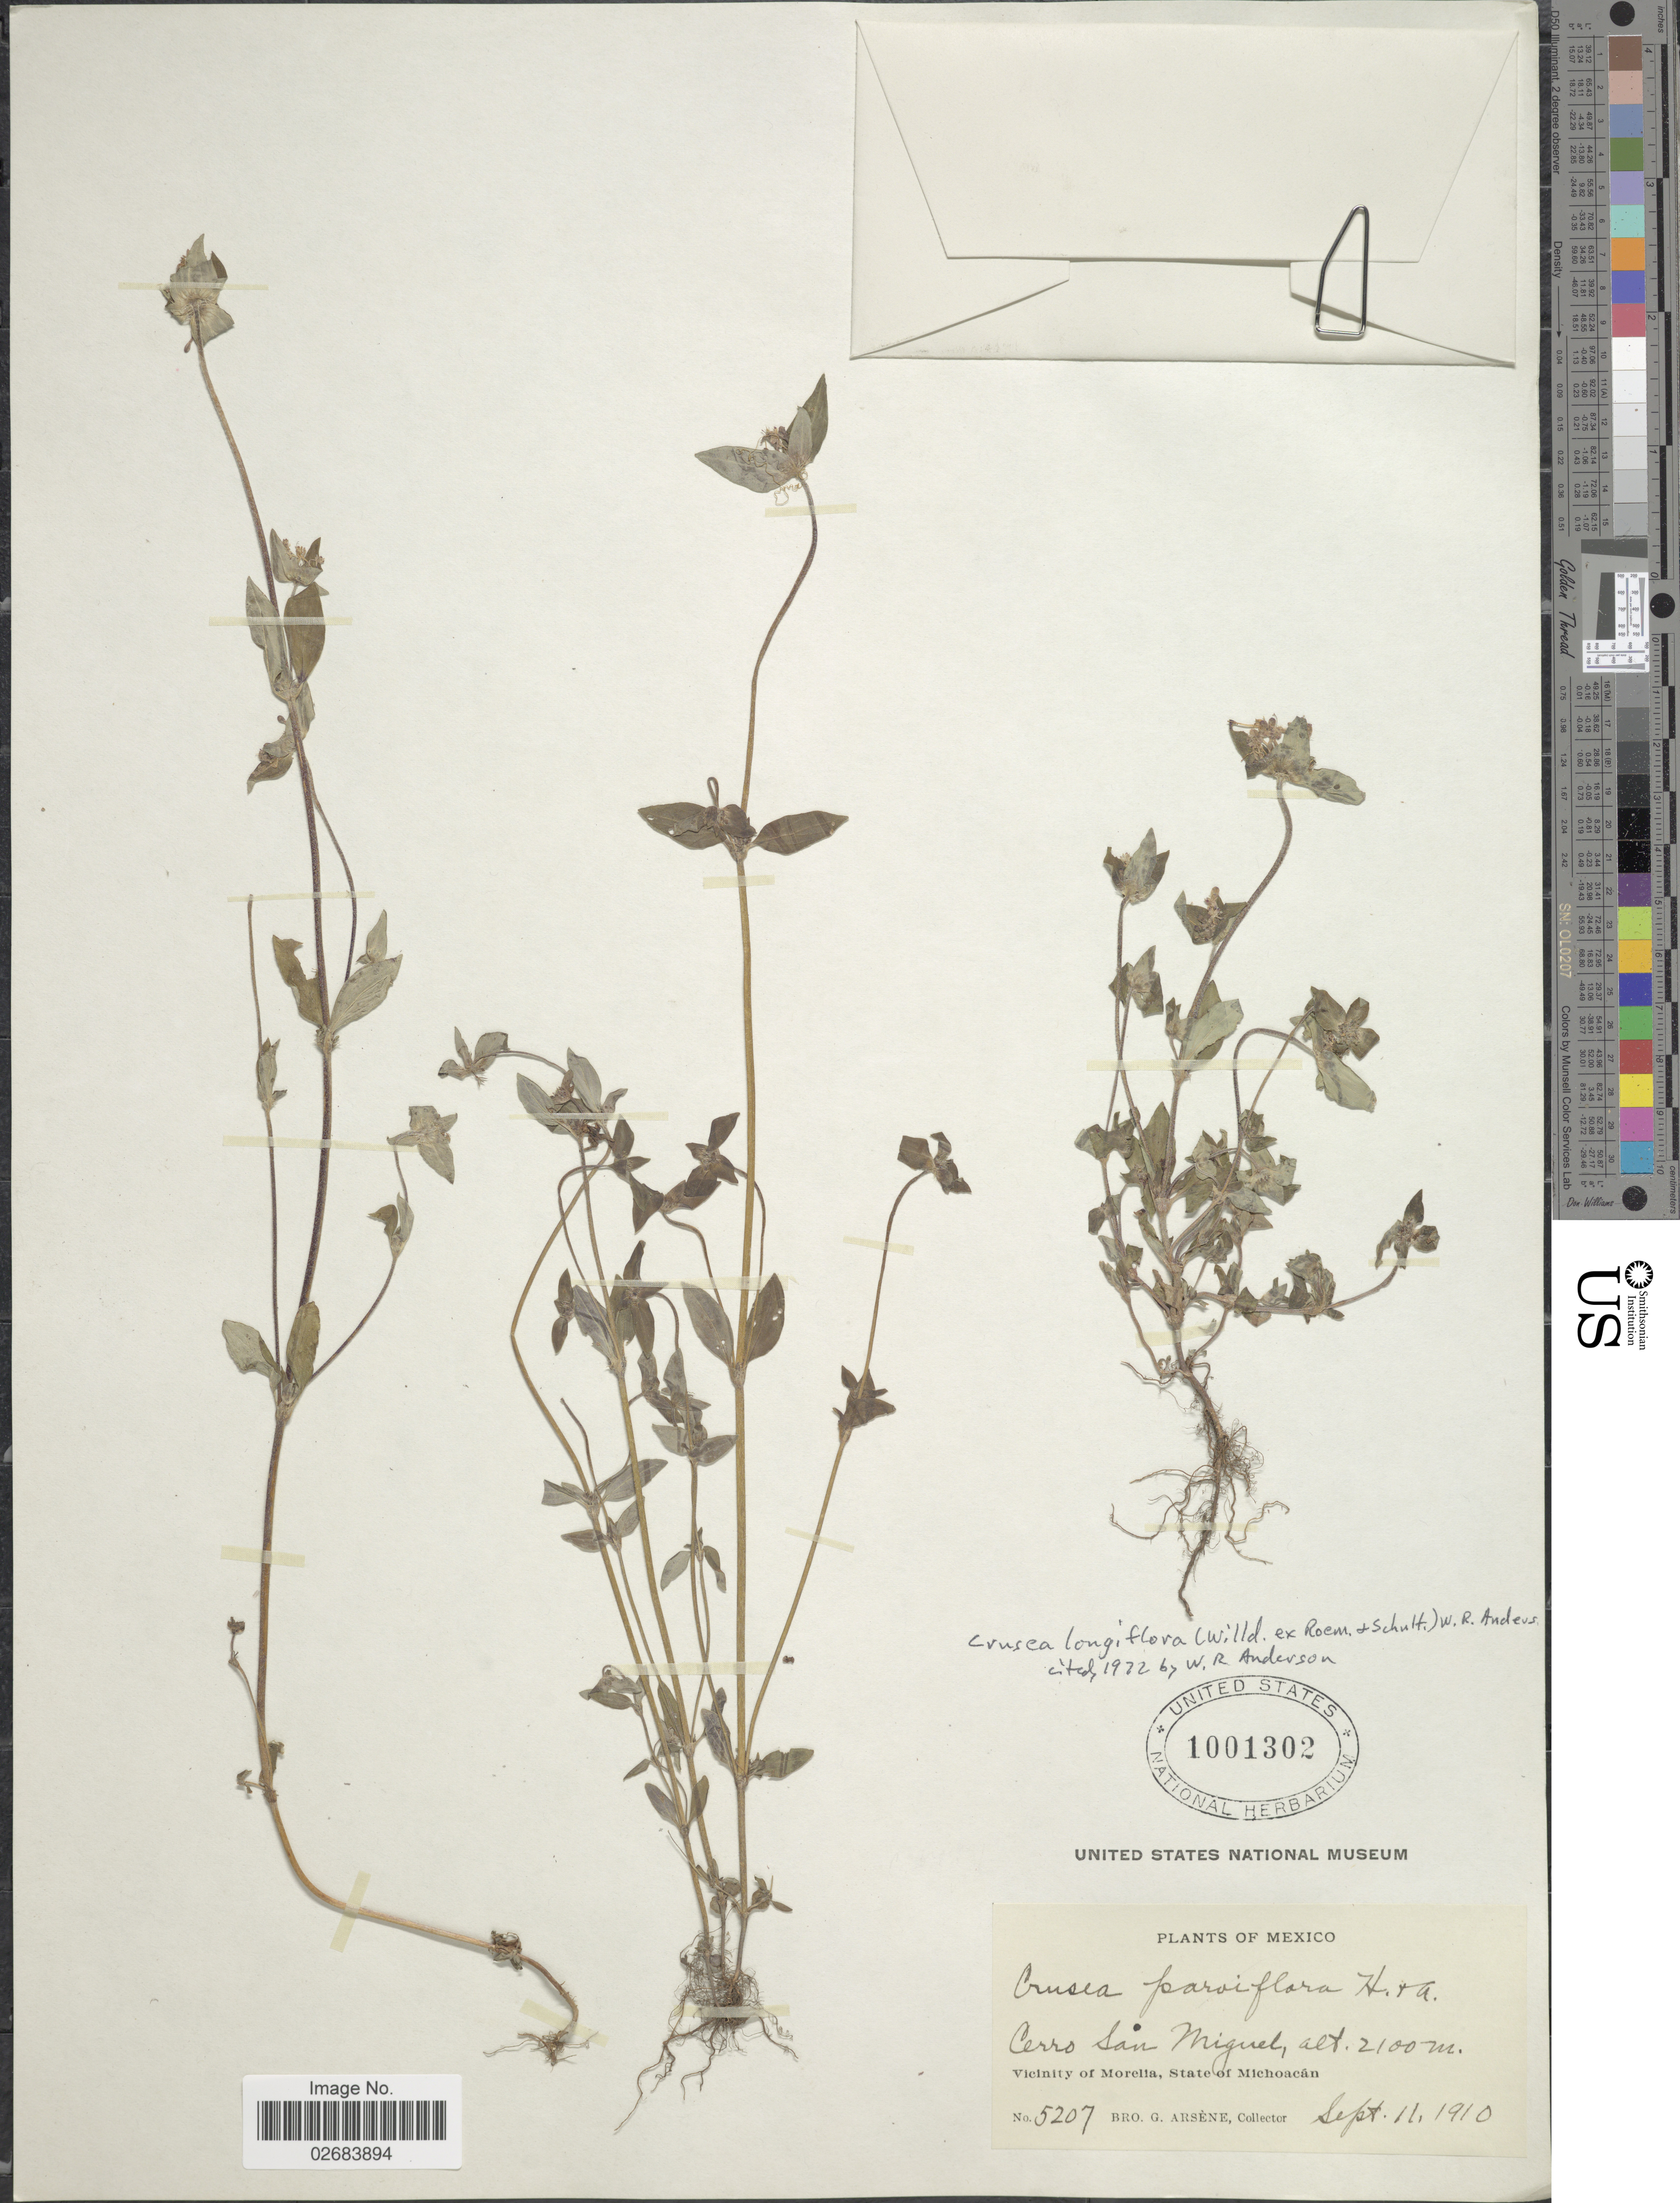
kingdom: Plantae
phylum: Tracheophyta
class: Magnoliopsida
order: Gentianales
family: Rubiaceae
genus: Crusea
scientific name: Crusea longiflora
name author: (Willd. ex Roem. & Schult.) W.R. Anderson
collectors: Bro. G. Arsène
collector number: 5207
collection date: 1910-09-11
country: Mexico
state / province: Michoacán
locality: Cerro San Miguel, Vicinity of Morelia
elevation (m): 2100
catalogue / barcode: US 1001302